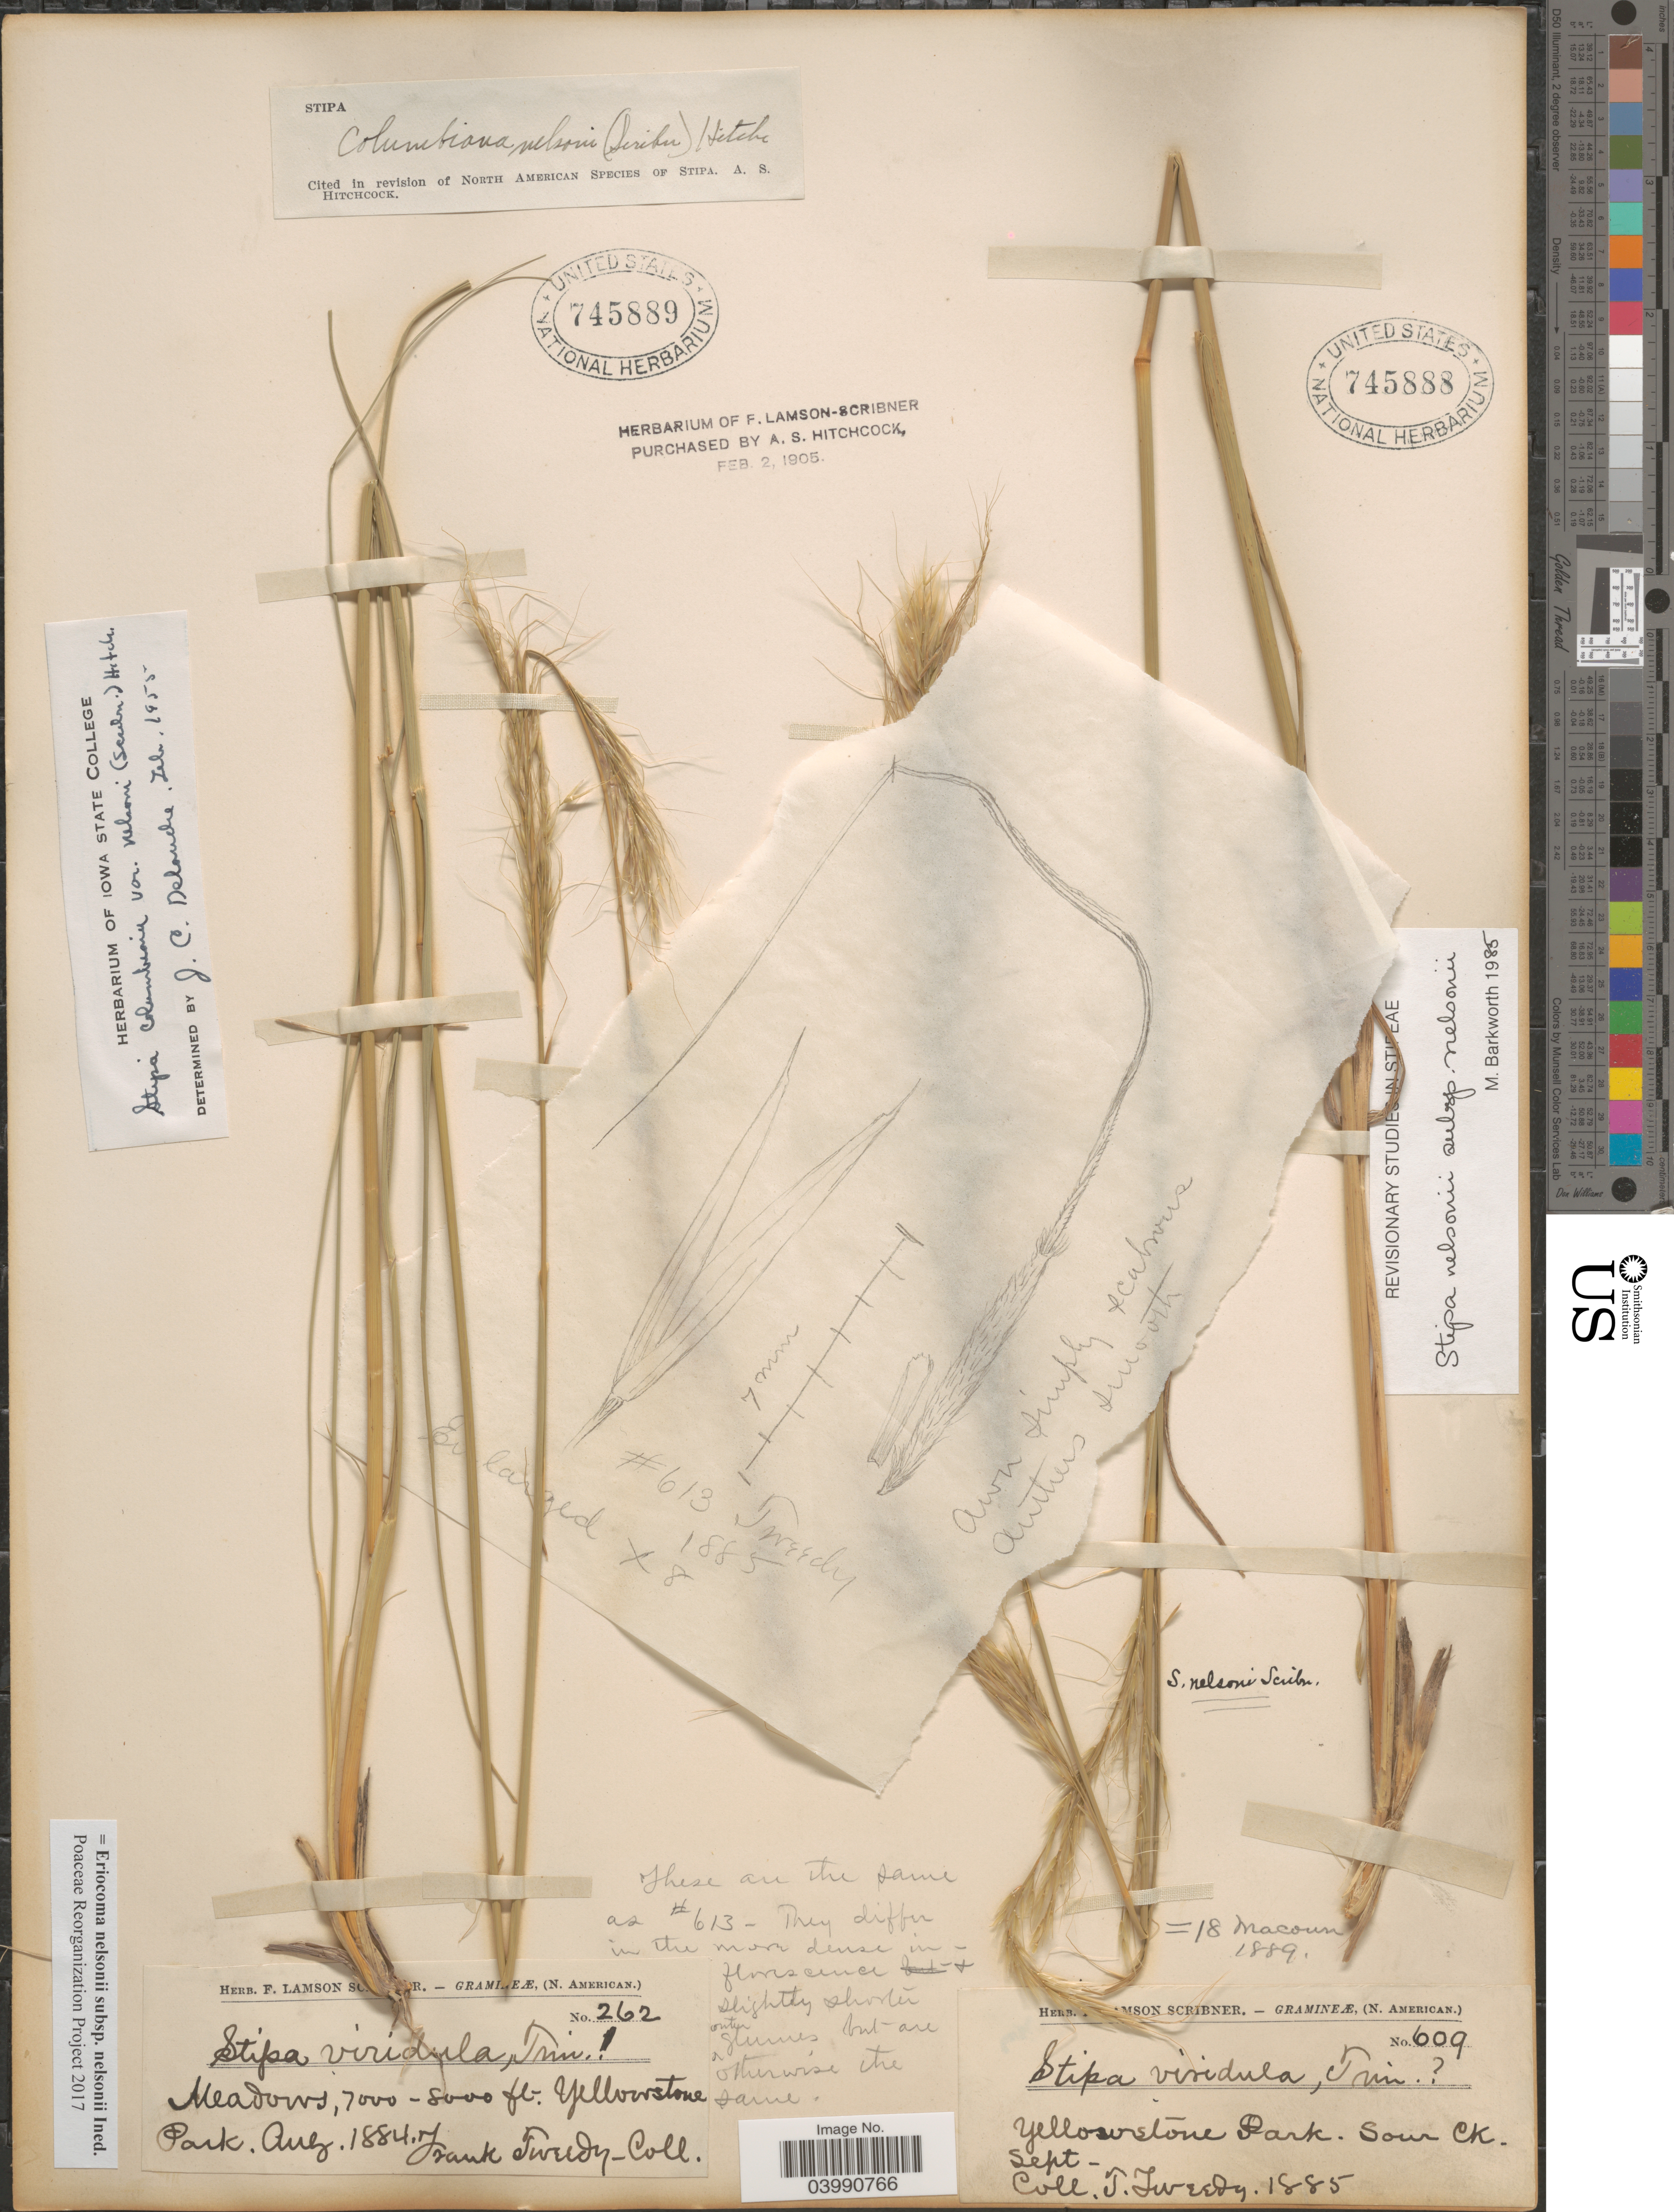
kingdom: Plantae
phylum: Tracheophyta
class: Liliopsida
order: Poales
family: Poaceae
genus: Eriocoma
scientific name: Eriocoma nelsonii subsp. nelsonii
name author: (Scribn.) Romasch.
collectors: F. Tweedy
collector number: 609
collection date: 1885-09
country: United States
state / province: Wyoming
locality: Yellowstone Park. Sour CK.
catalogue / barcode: US 745888